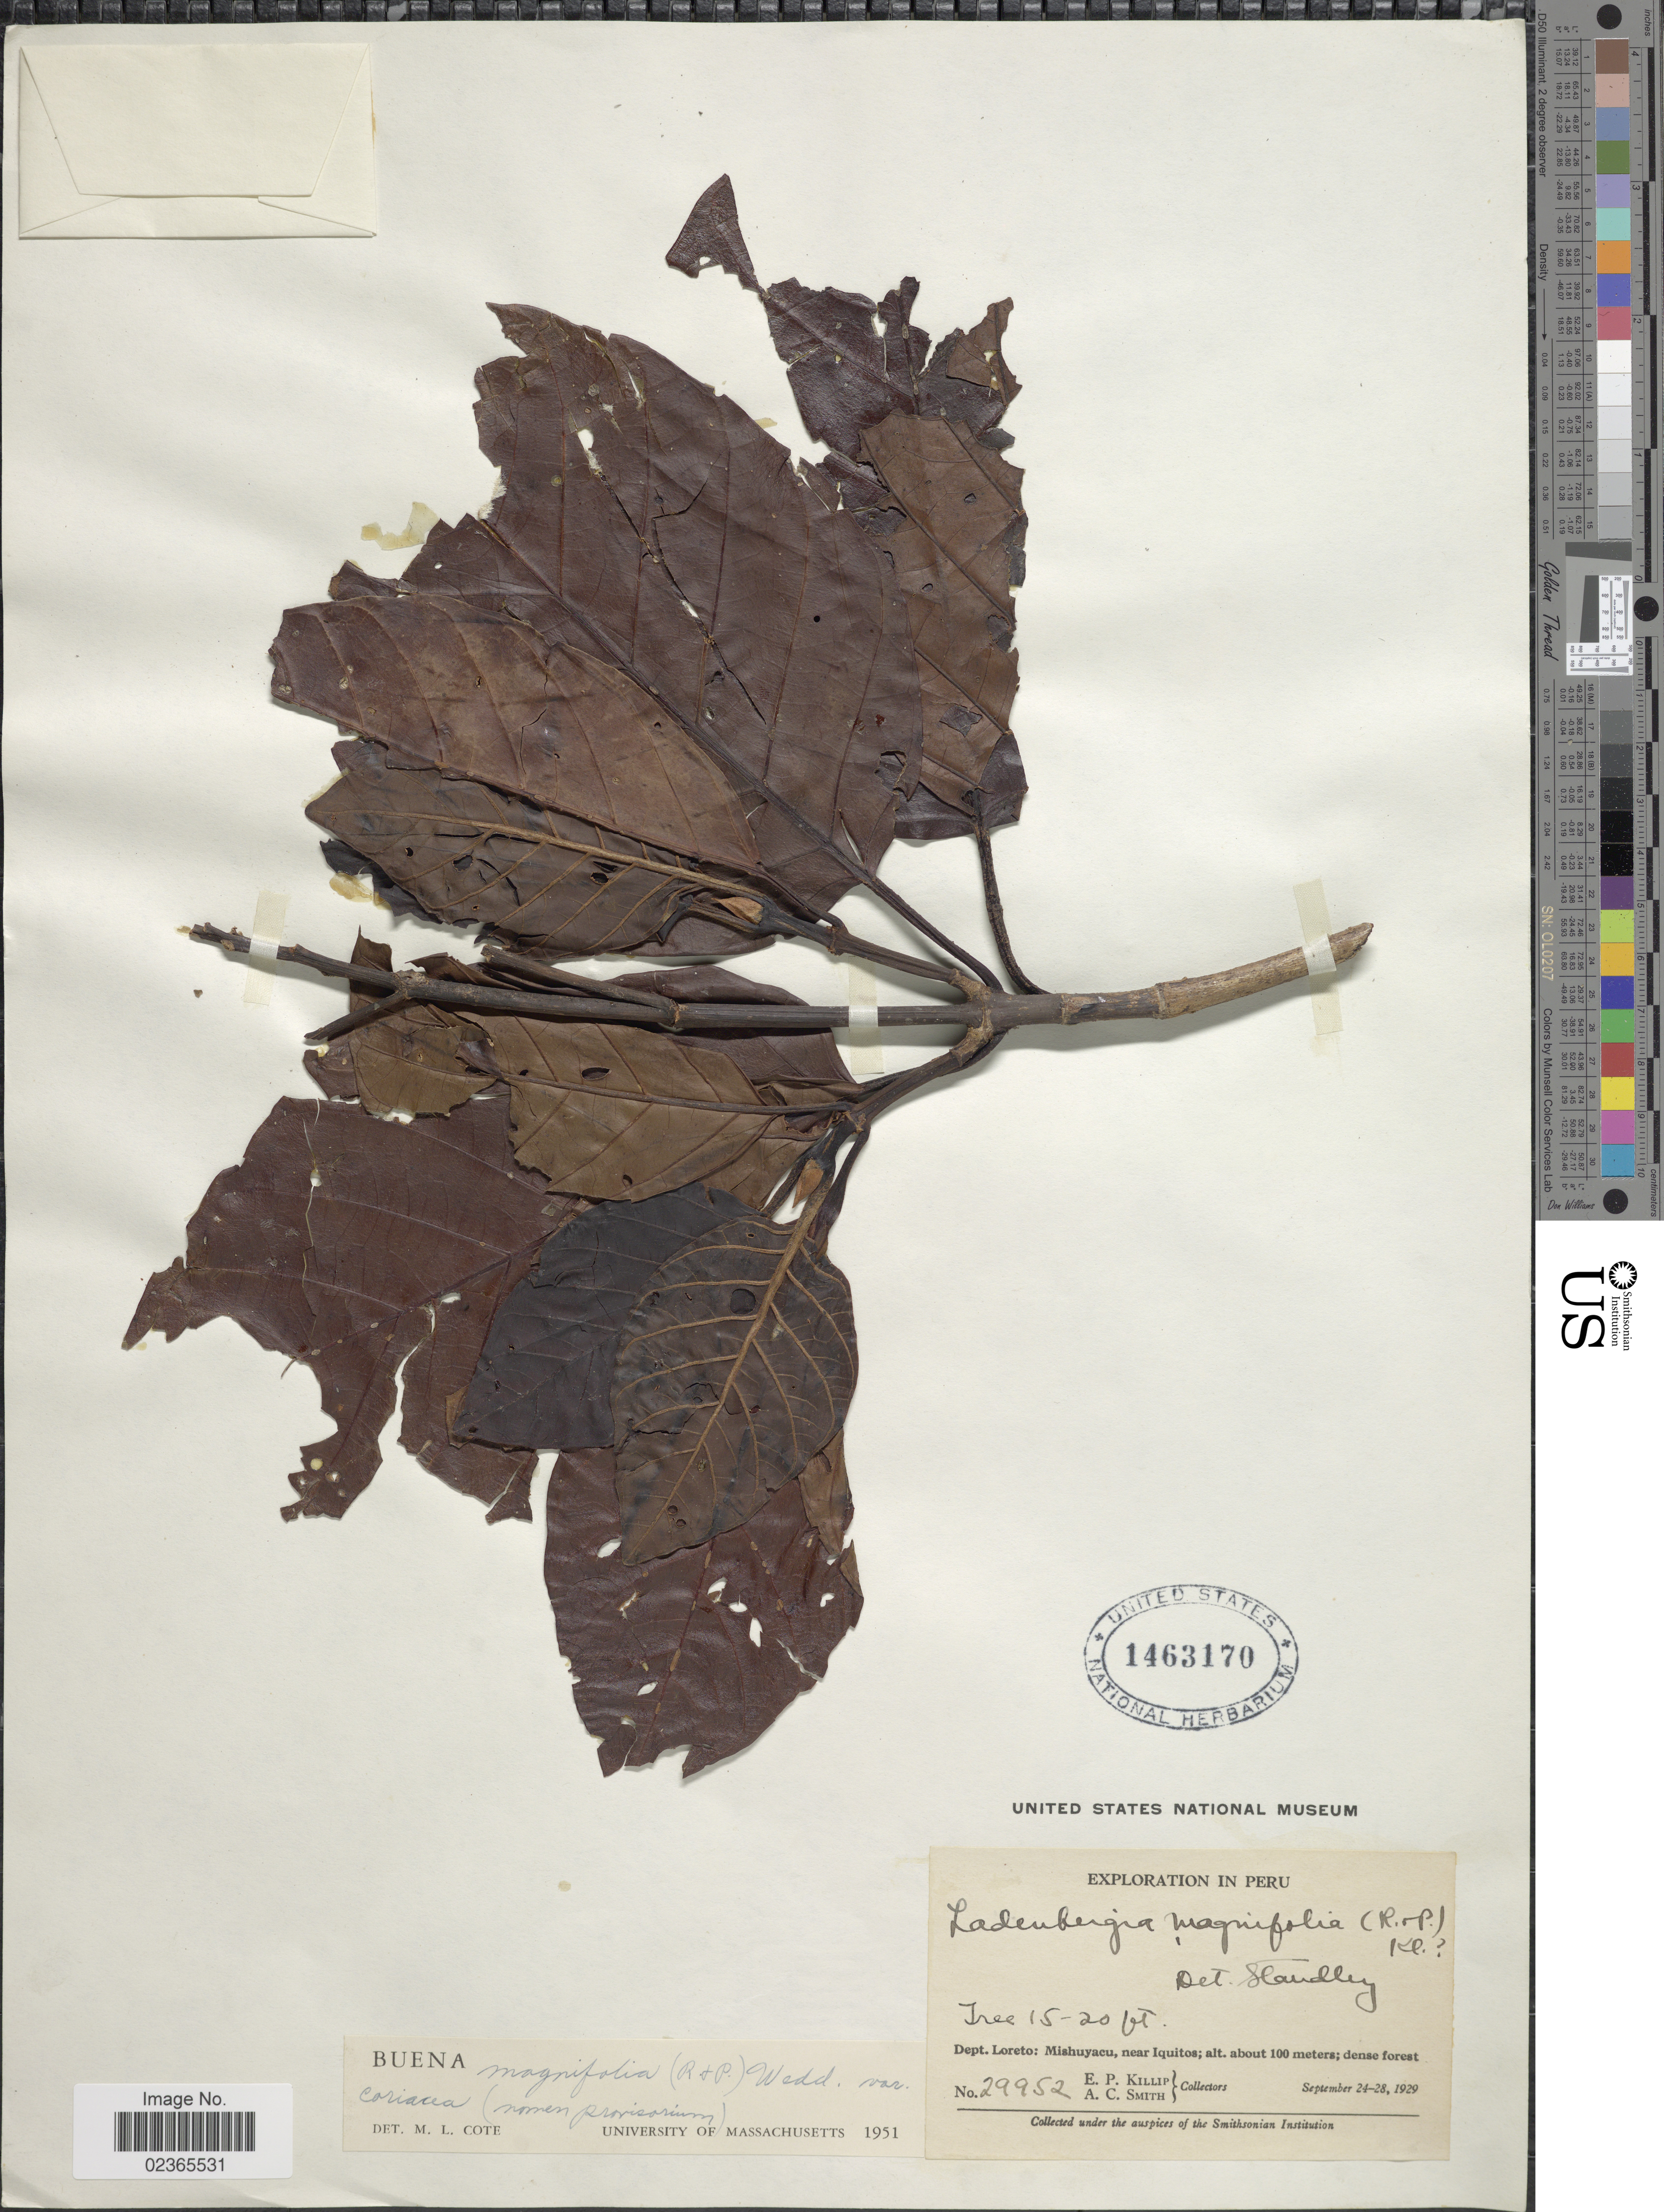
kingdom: Plantae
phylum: Tracheophyta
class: Magnoliopsida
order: Gentianales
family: Rubiaceae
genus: Ladenbergia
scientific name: Ladenbergia oblongifolia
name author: (Mutis) L. Andersson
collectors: E. P. Killip & A. C. Smith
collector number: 29952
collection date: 1929-09-24/1929-09-28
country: Peru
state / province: Loreto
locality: Mishuyacu, near Iquitos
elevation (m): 100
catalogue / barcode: US 1463170